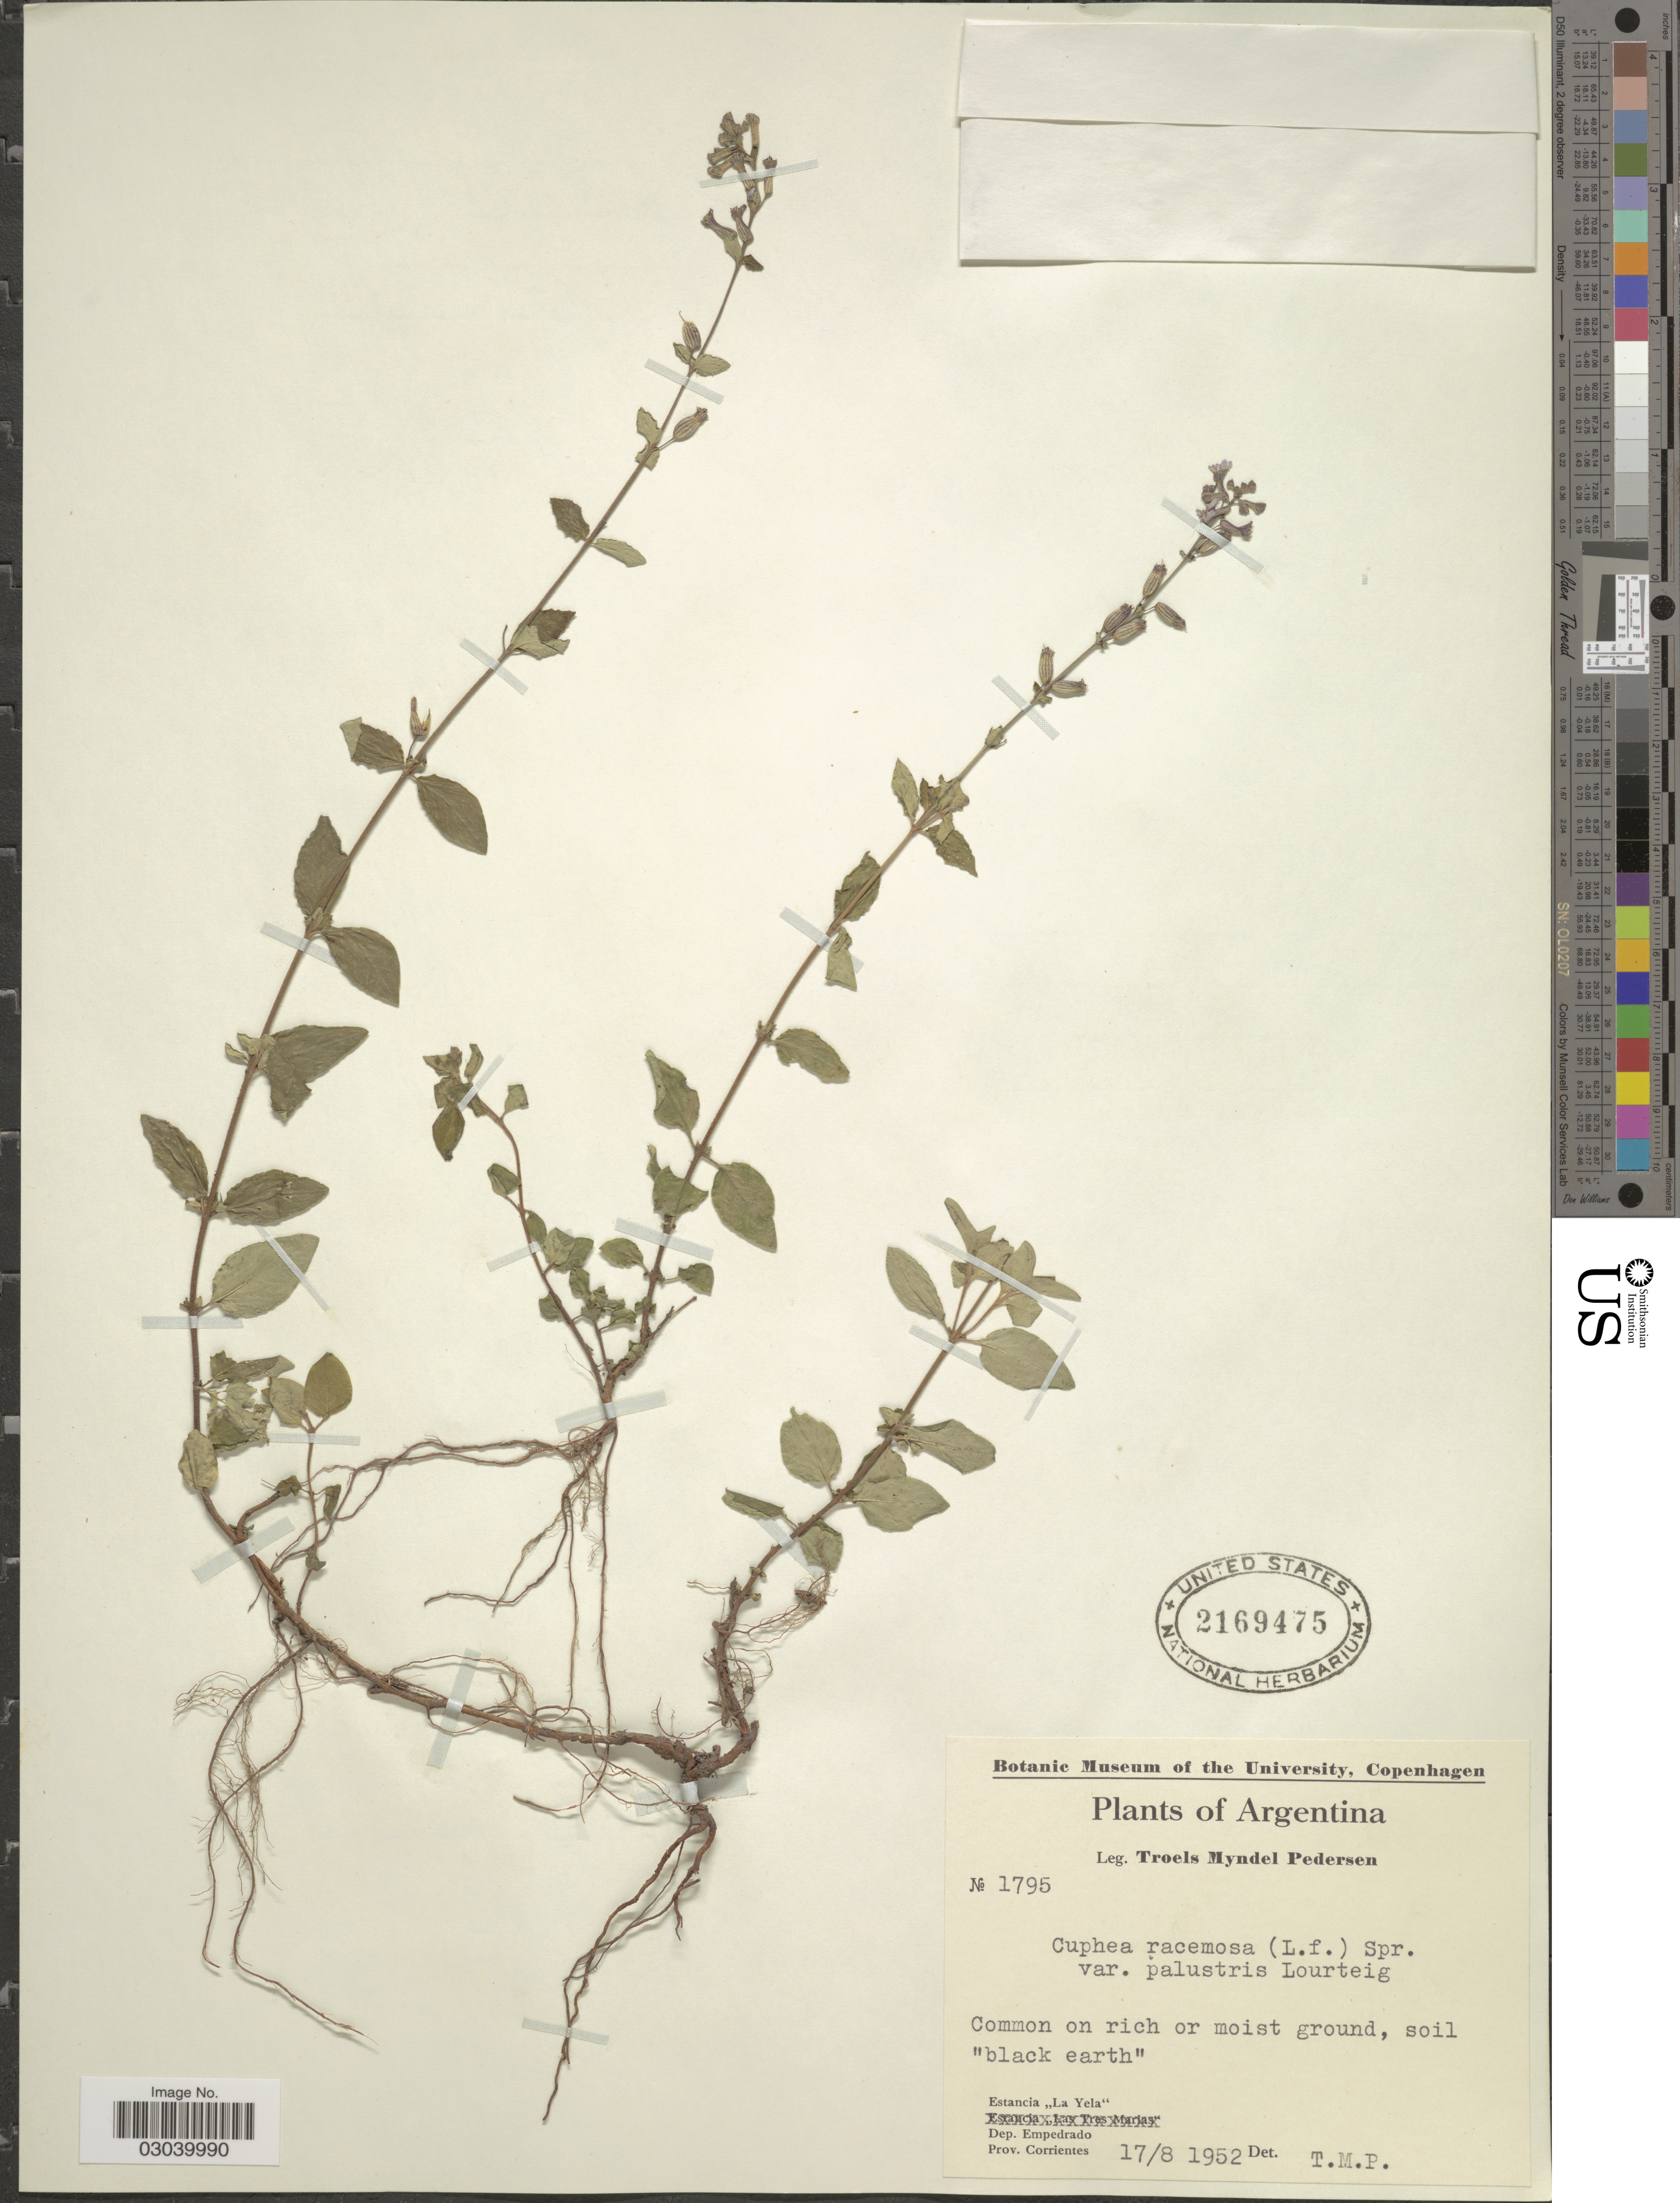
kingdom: Plantae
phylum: Tracheophyta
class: Magnoliopsida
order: Myrtales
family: Lythraceae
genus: Cuphea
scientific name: Cuphea racemosa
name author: (L. f.) Spreng.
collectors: T. Pederson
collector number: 1795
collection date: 1952-08-17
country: Argentina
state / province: Corrientes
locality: Estancia "La Yela", Dep. Empedrado, Prov. Corrientes.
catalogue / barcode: US 2169475